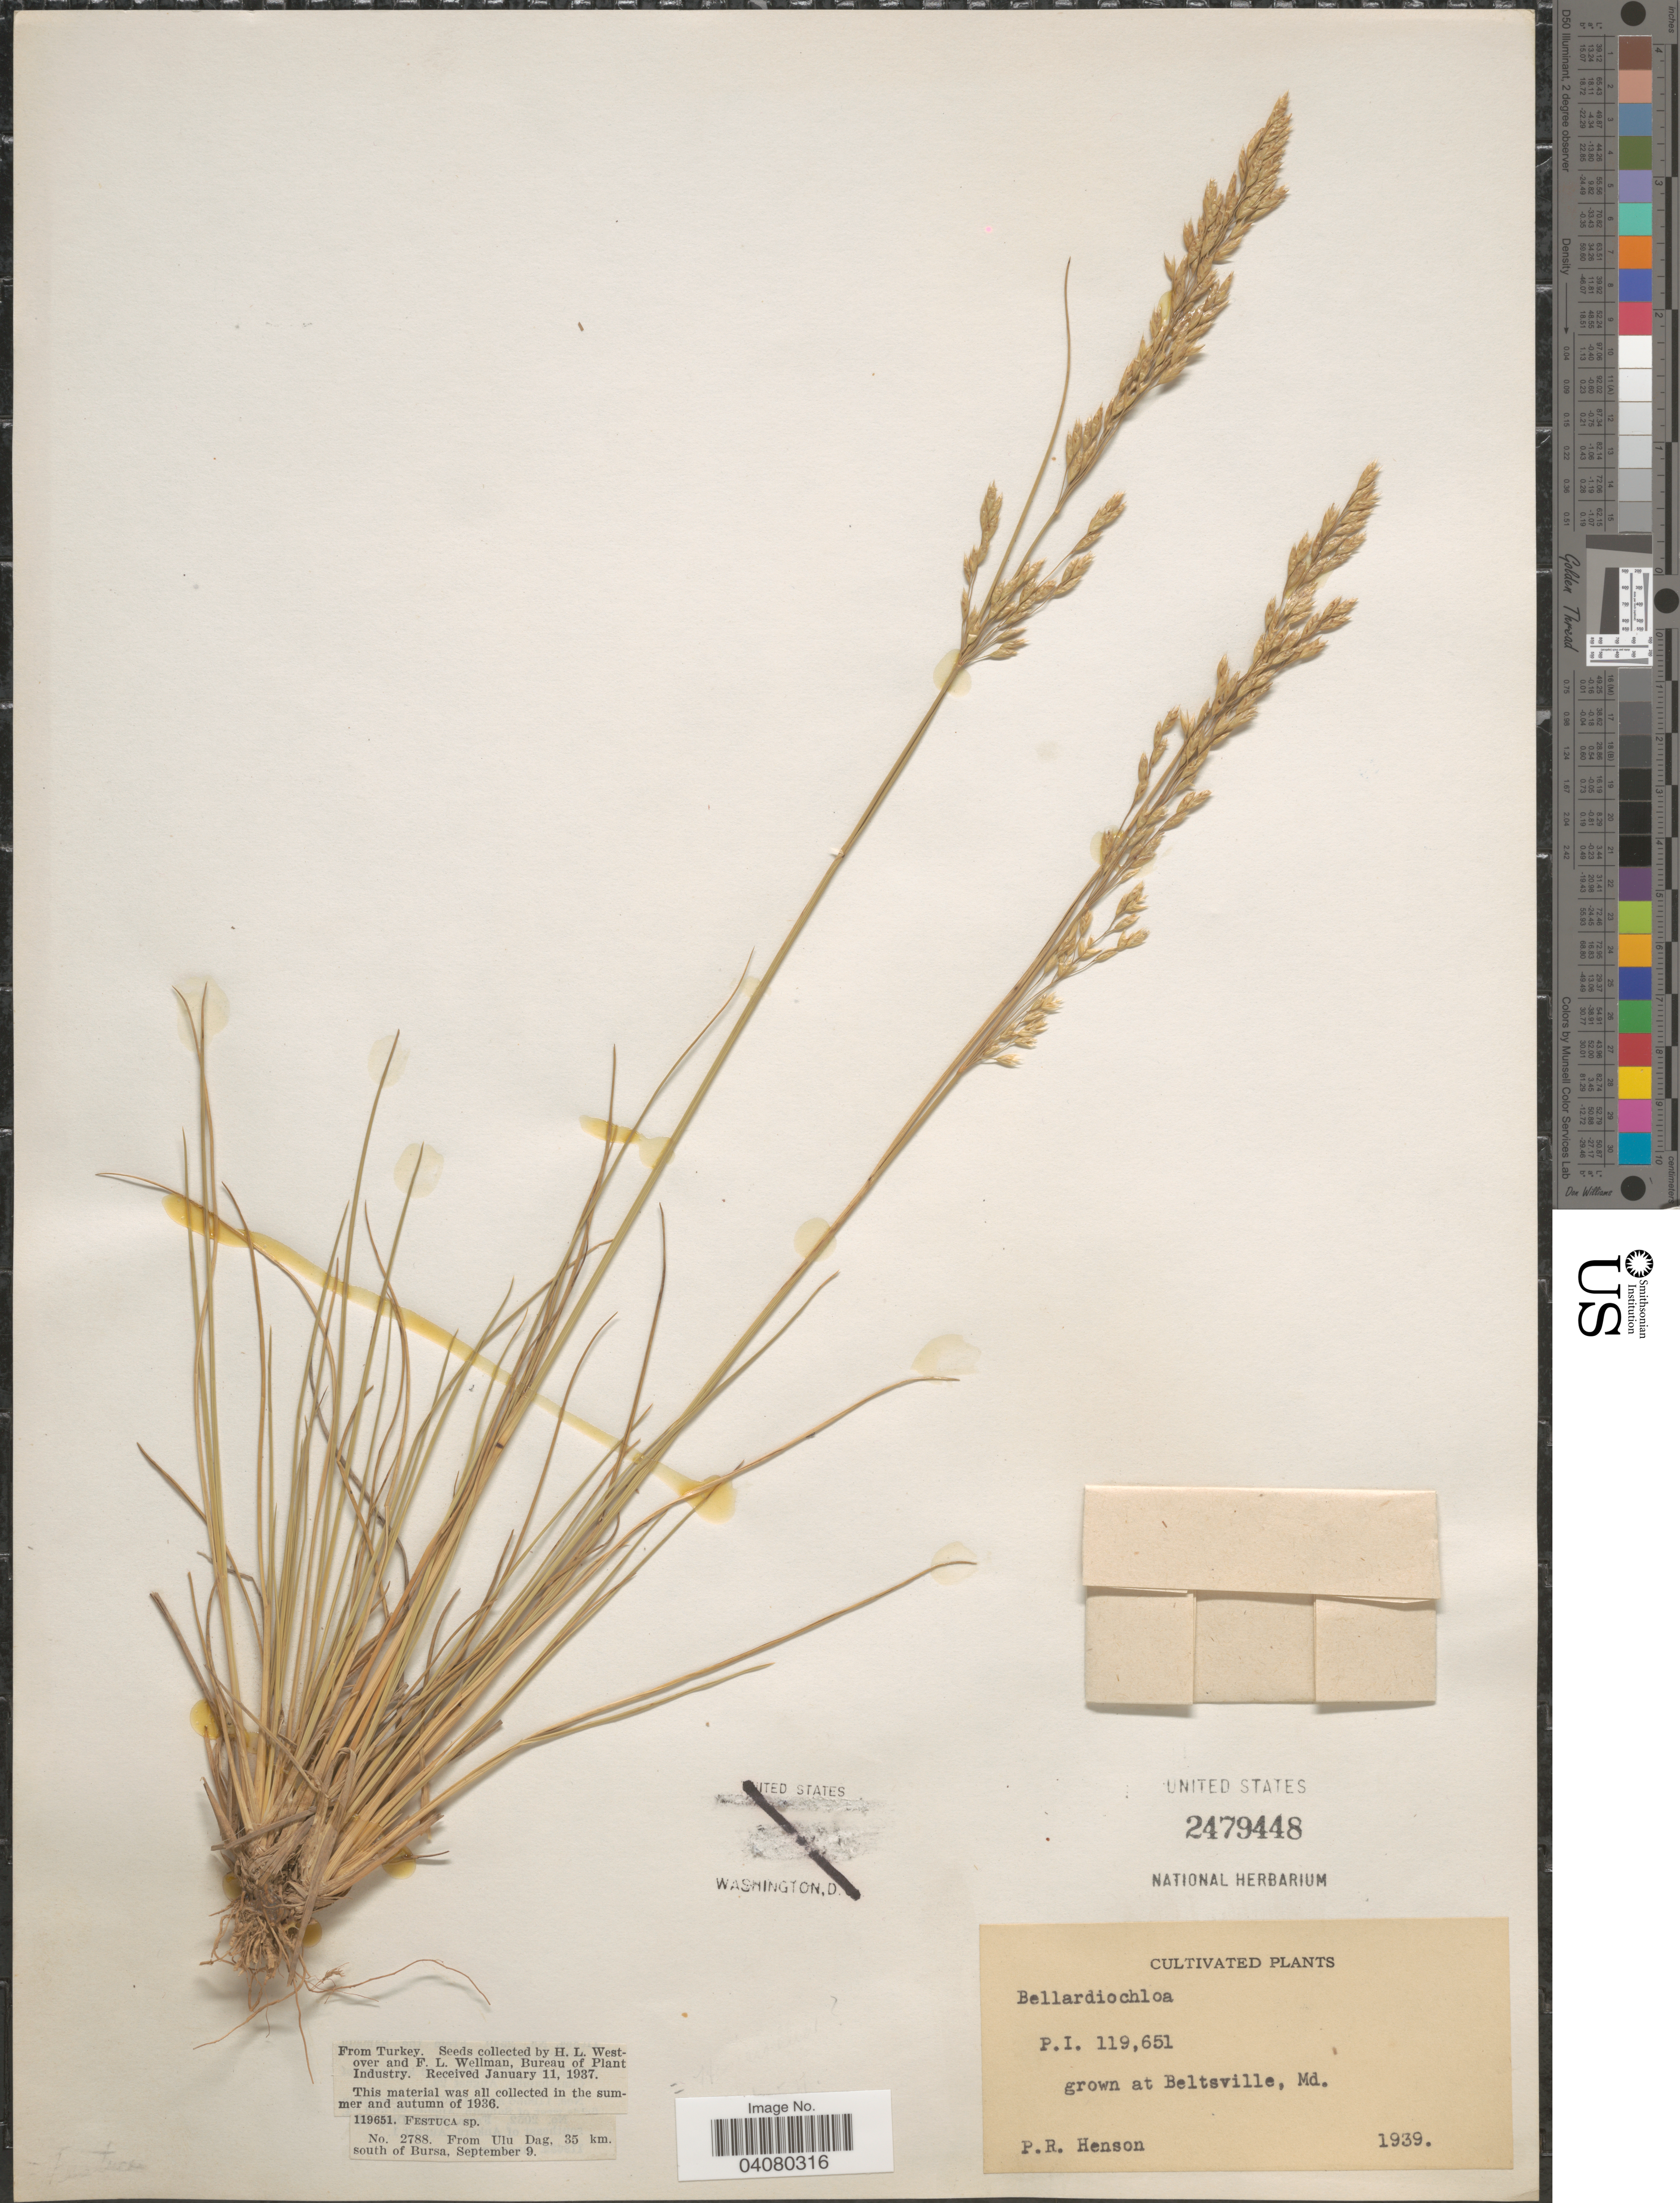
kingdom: Plantae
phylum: Tracheophyta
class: Liliopsida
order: Poales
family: Poaceae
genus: Bellardiochloa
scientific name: Bellardiochloa sp.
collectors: P. Henson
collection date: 1939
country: United States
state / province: Maryland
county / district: Prince George's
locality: Grown at Beltsville.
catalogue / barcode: US 2479448